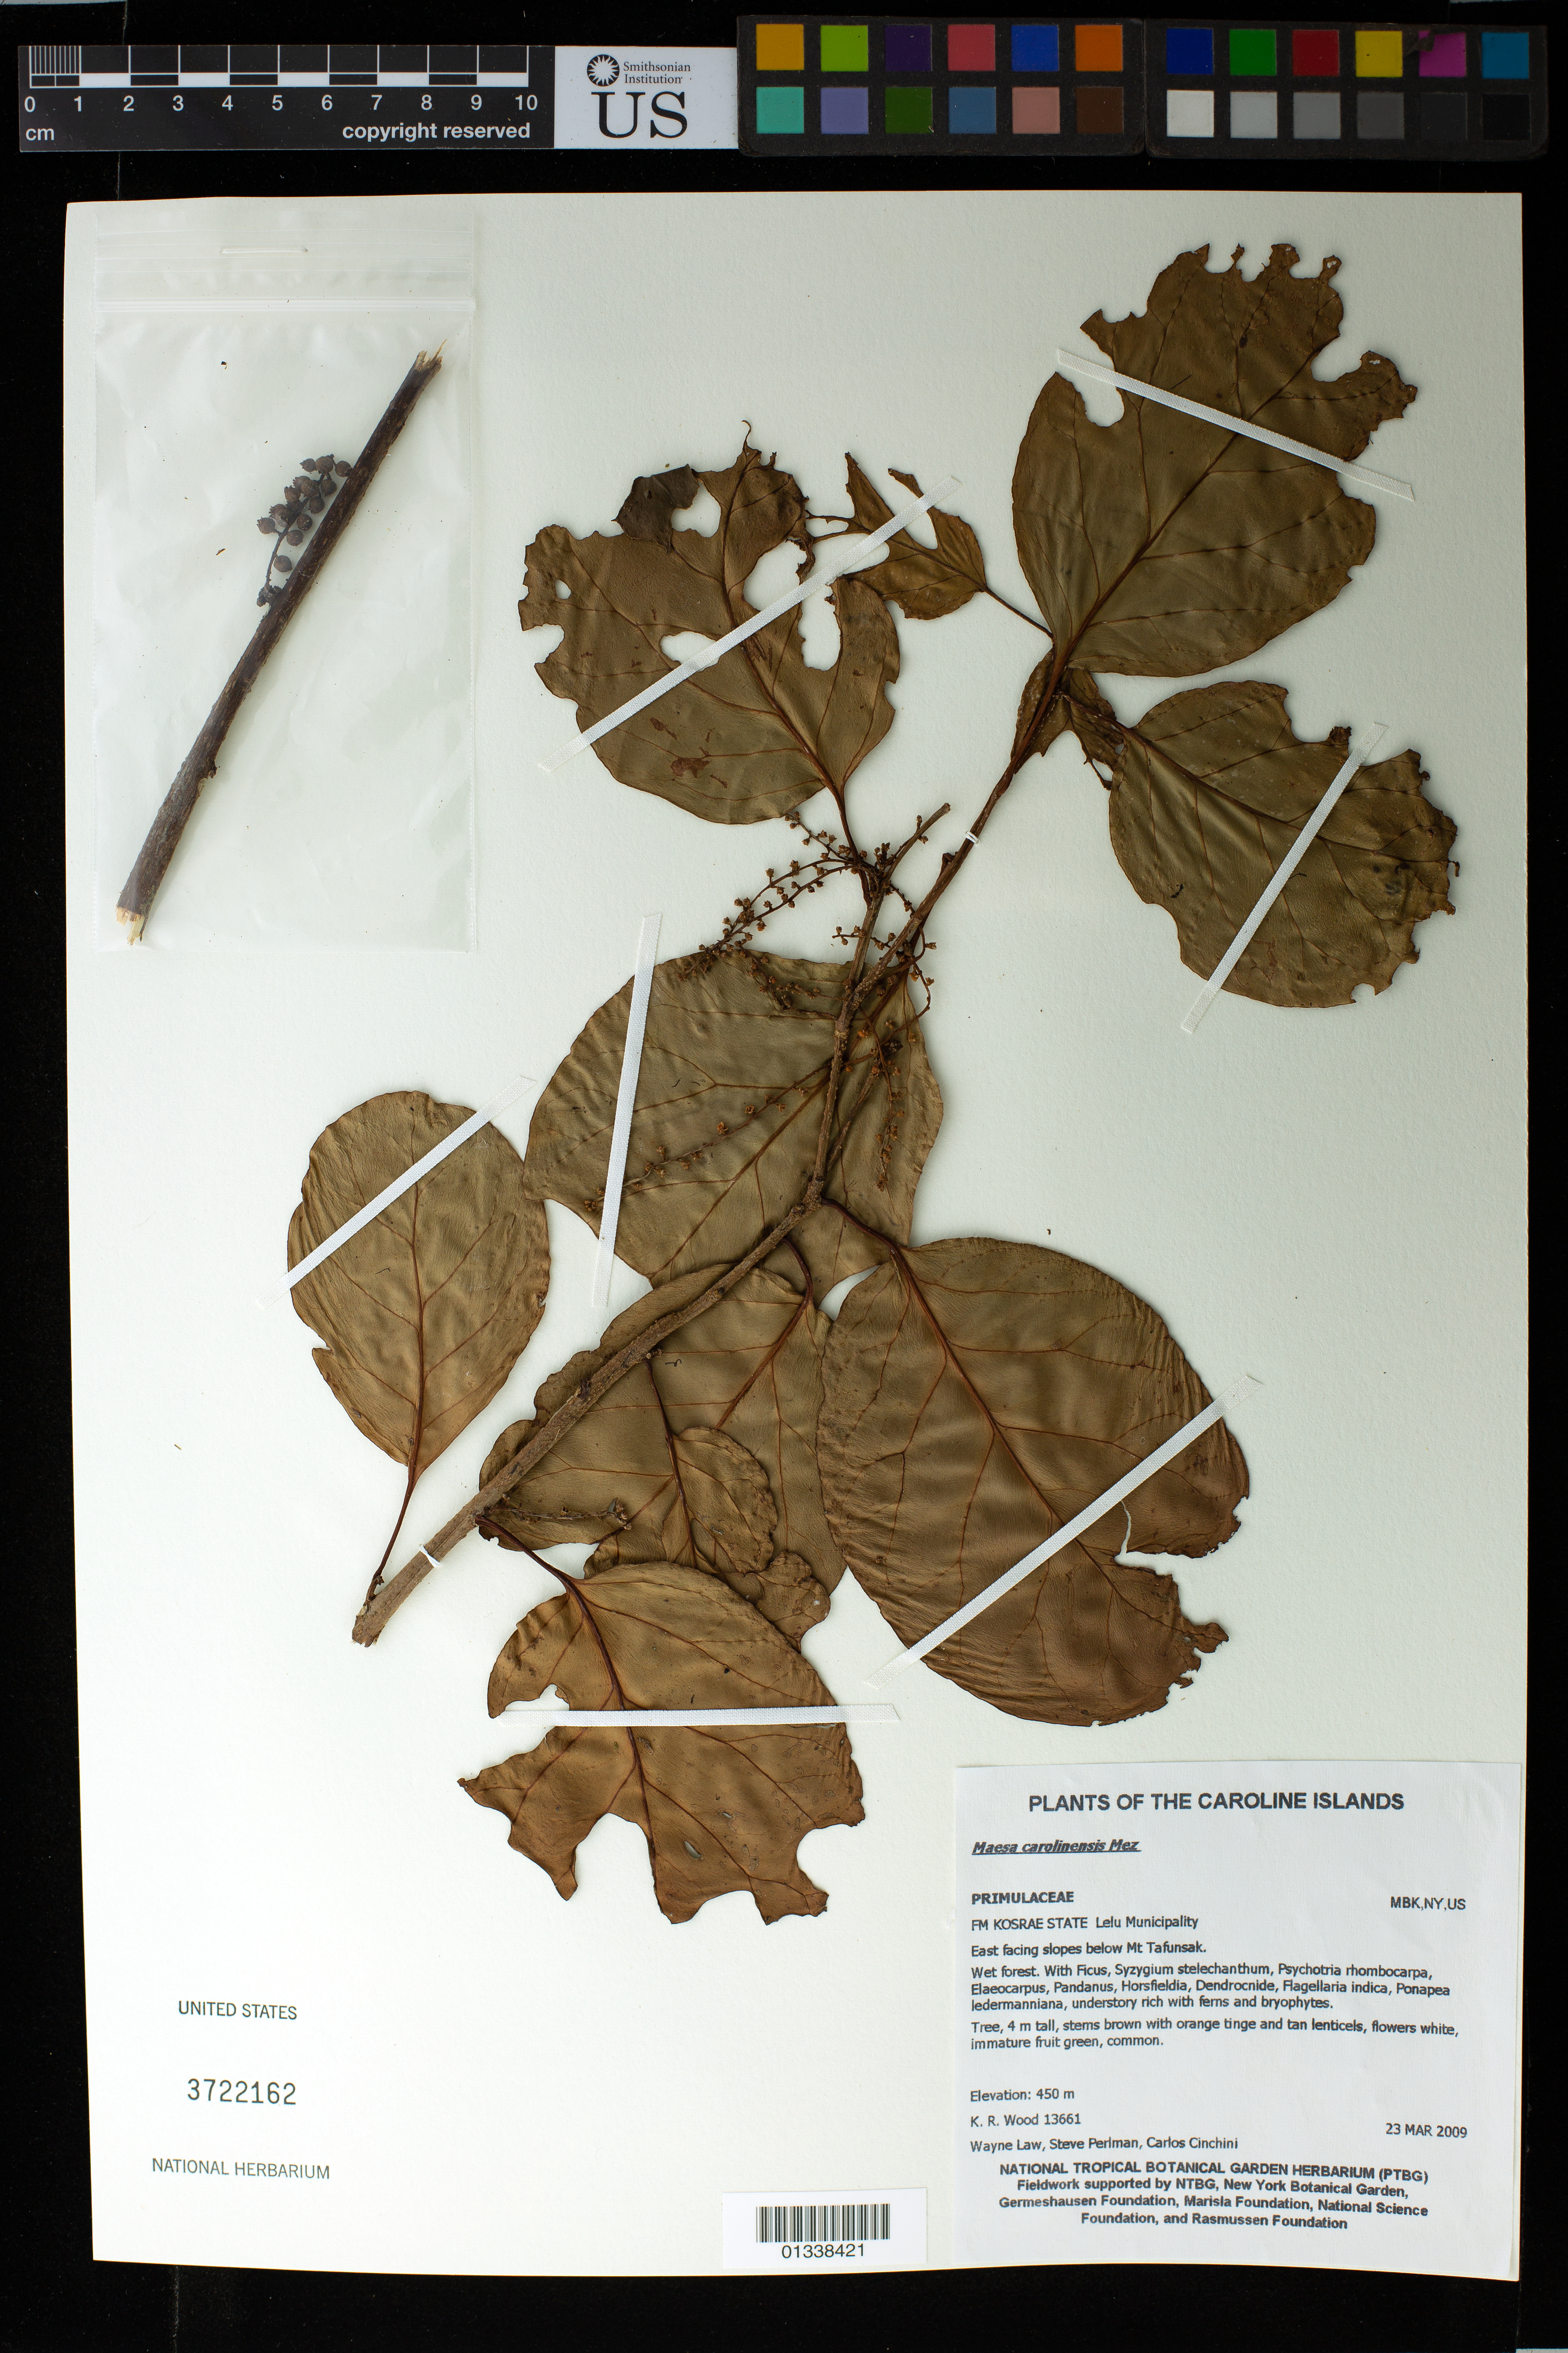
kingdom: Plantae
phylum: Tracheophyta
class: Magnoliopsida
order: Ericales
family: Primulaceae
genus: Maesa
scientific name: Maesa carolinensis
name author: Mez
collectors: K. R. Wood, W. Law, S. P. Perlman & C. Cinchini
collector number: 13661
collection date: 2009-03-23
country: Micronesia, Federated States of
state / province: Kosrae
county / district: Lelu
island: Lelu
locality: Kosrae State, Lelu Municipality. East facing slopes below Mt Tafunsak.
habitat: Wet forest. Understory rich with ferns and bryophytes.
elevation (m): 450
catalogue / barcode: US 3722162